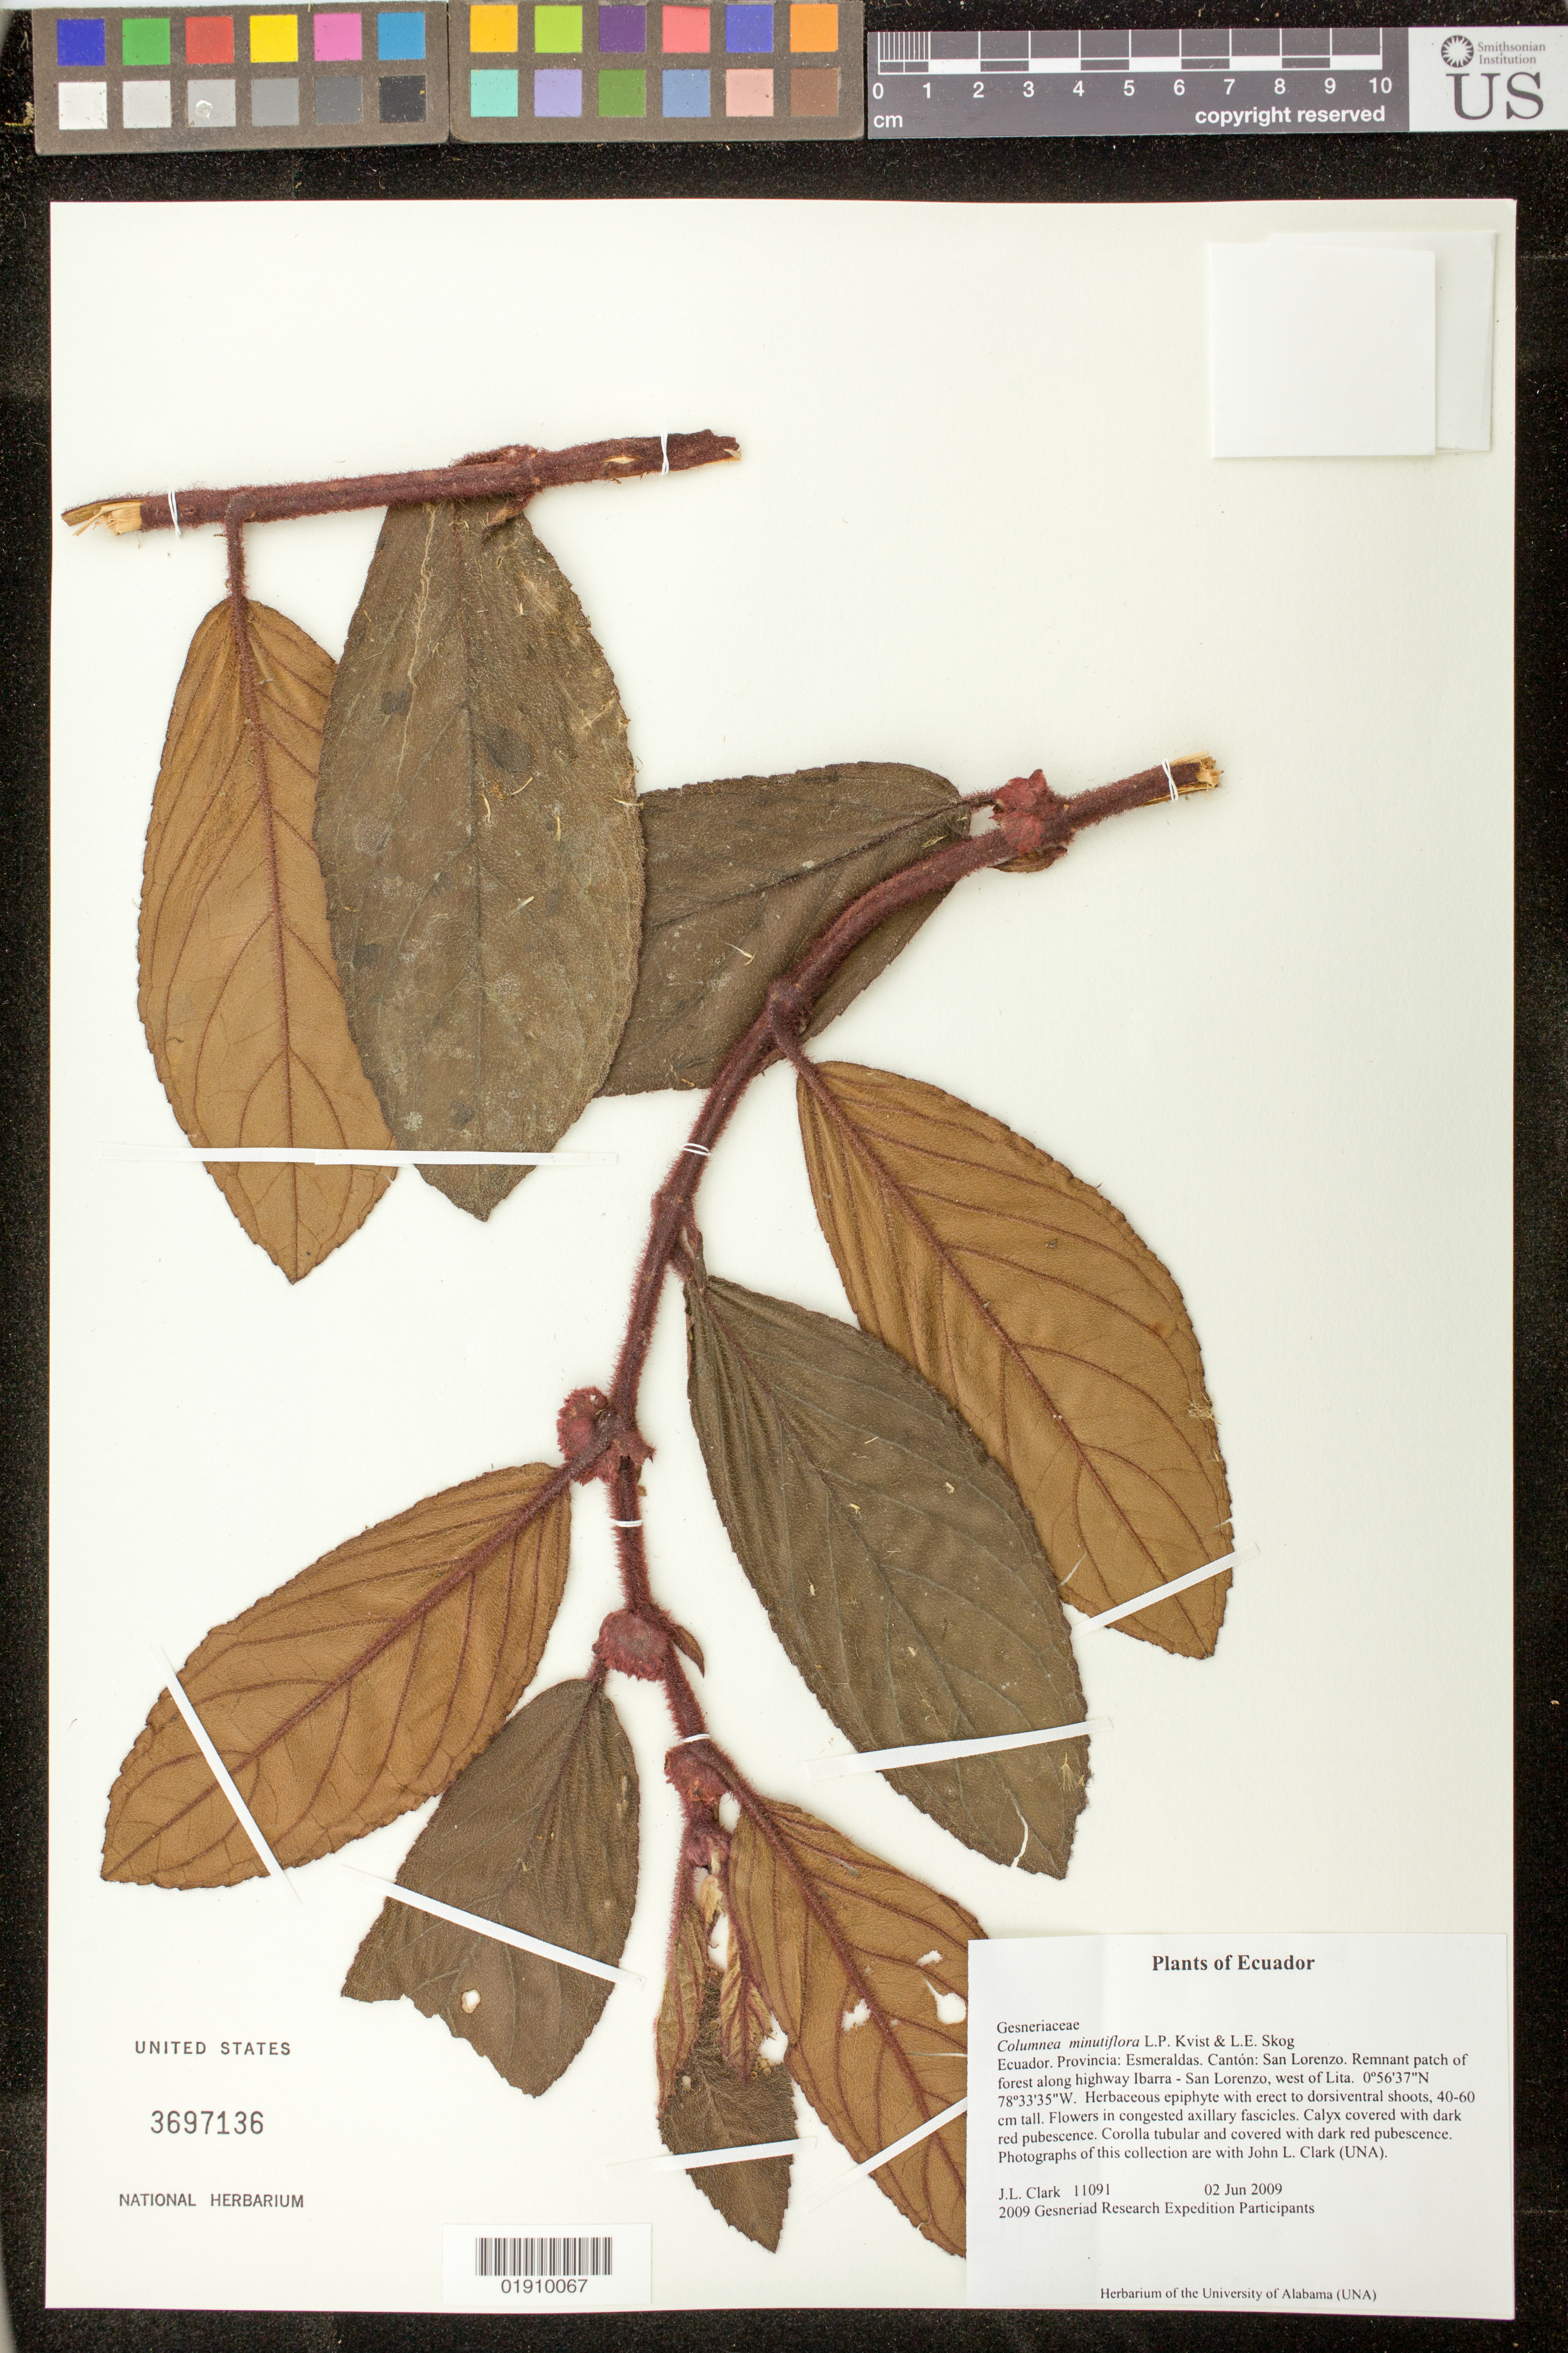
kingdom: Plantae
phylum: Tracheophyta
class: Magnoliopsida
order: Lamiales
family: Gesneriaceae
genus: Columnea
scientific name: Columnea flavohirsuta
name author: J.L. Clark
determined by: Clark, J. L.; Skog, Laurence E.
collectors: J. L. Clark & 2009 Gesneriad Research Expedition Participants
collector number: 11091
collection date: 2009-06-02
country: Ecuador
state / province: Esmeraldas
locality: Ecuador. Provincia: Esmeraldas. Canton: San Lorenzo. Remant patch of forest along highway Ibarra-San Lorenzo, west of Lita.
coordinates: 0 56 37 N, 78 33 35 W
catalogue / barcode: US 3697136